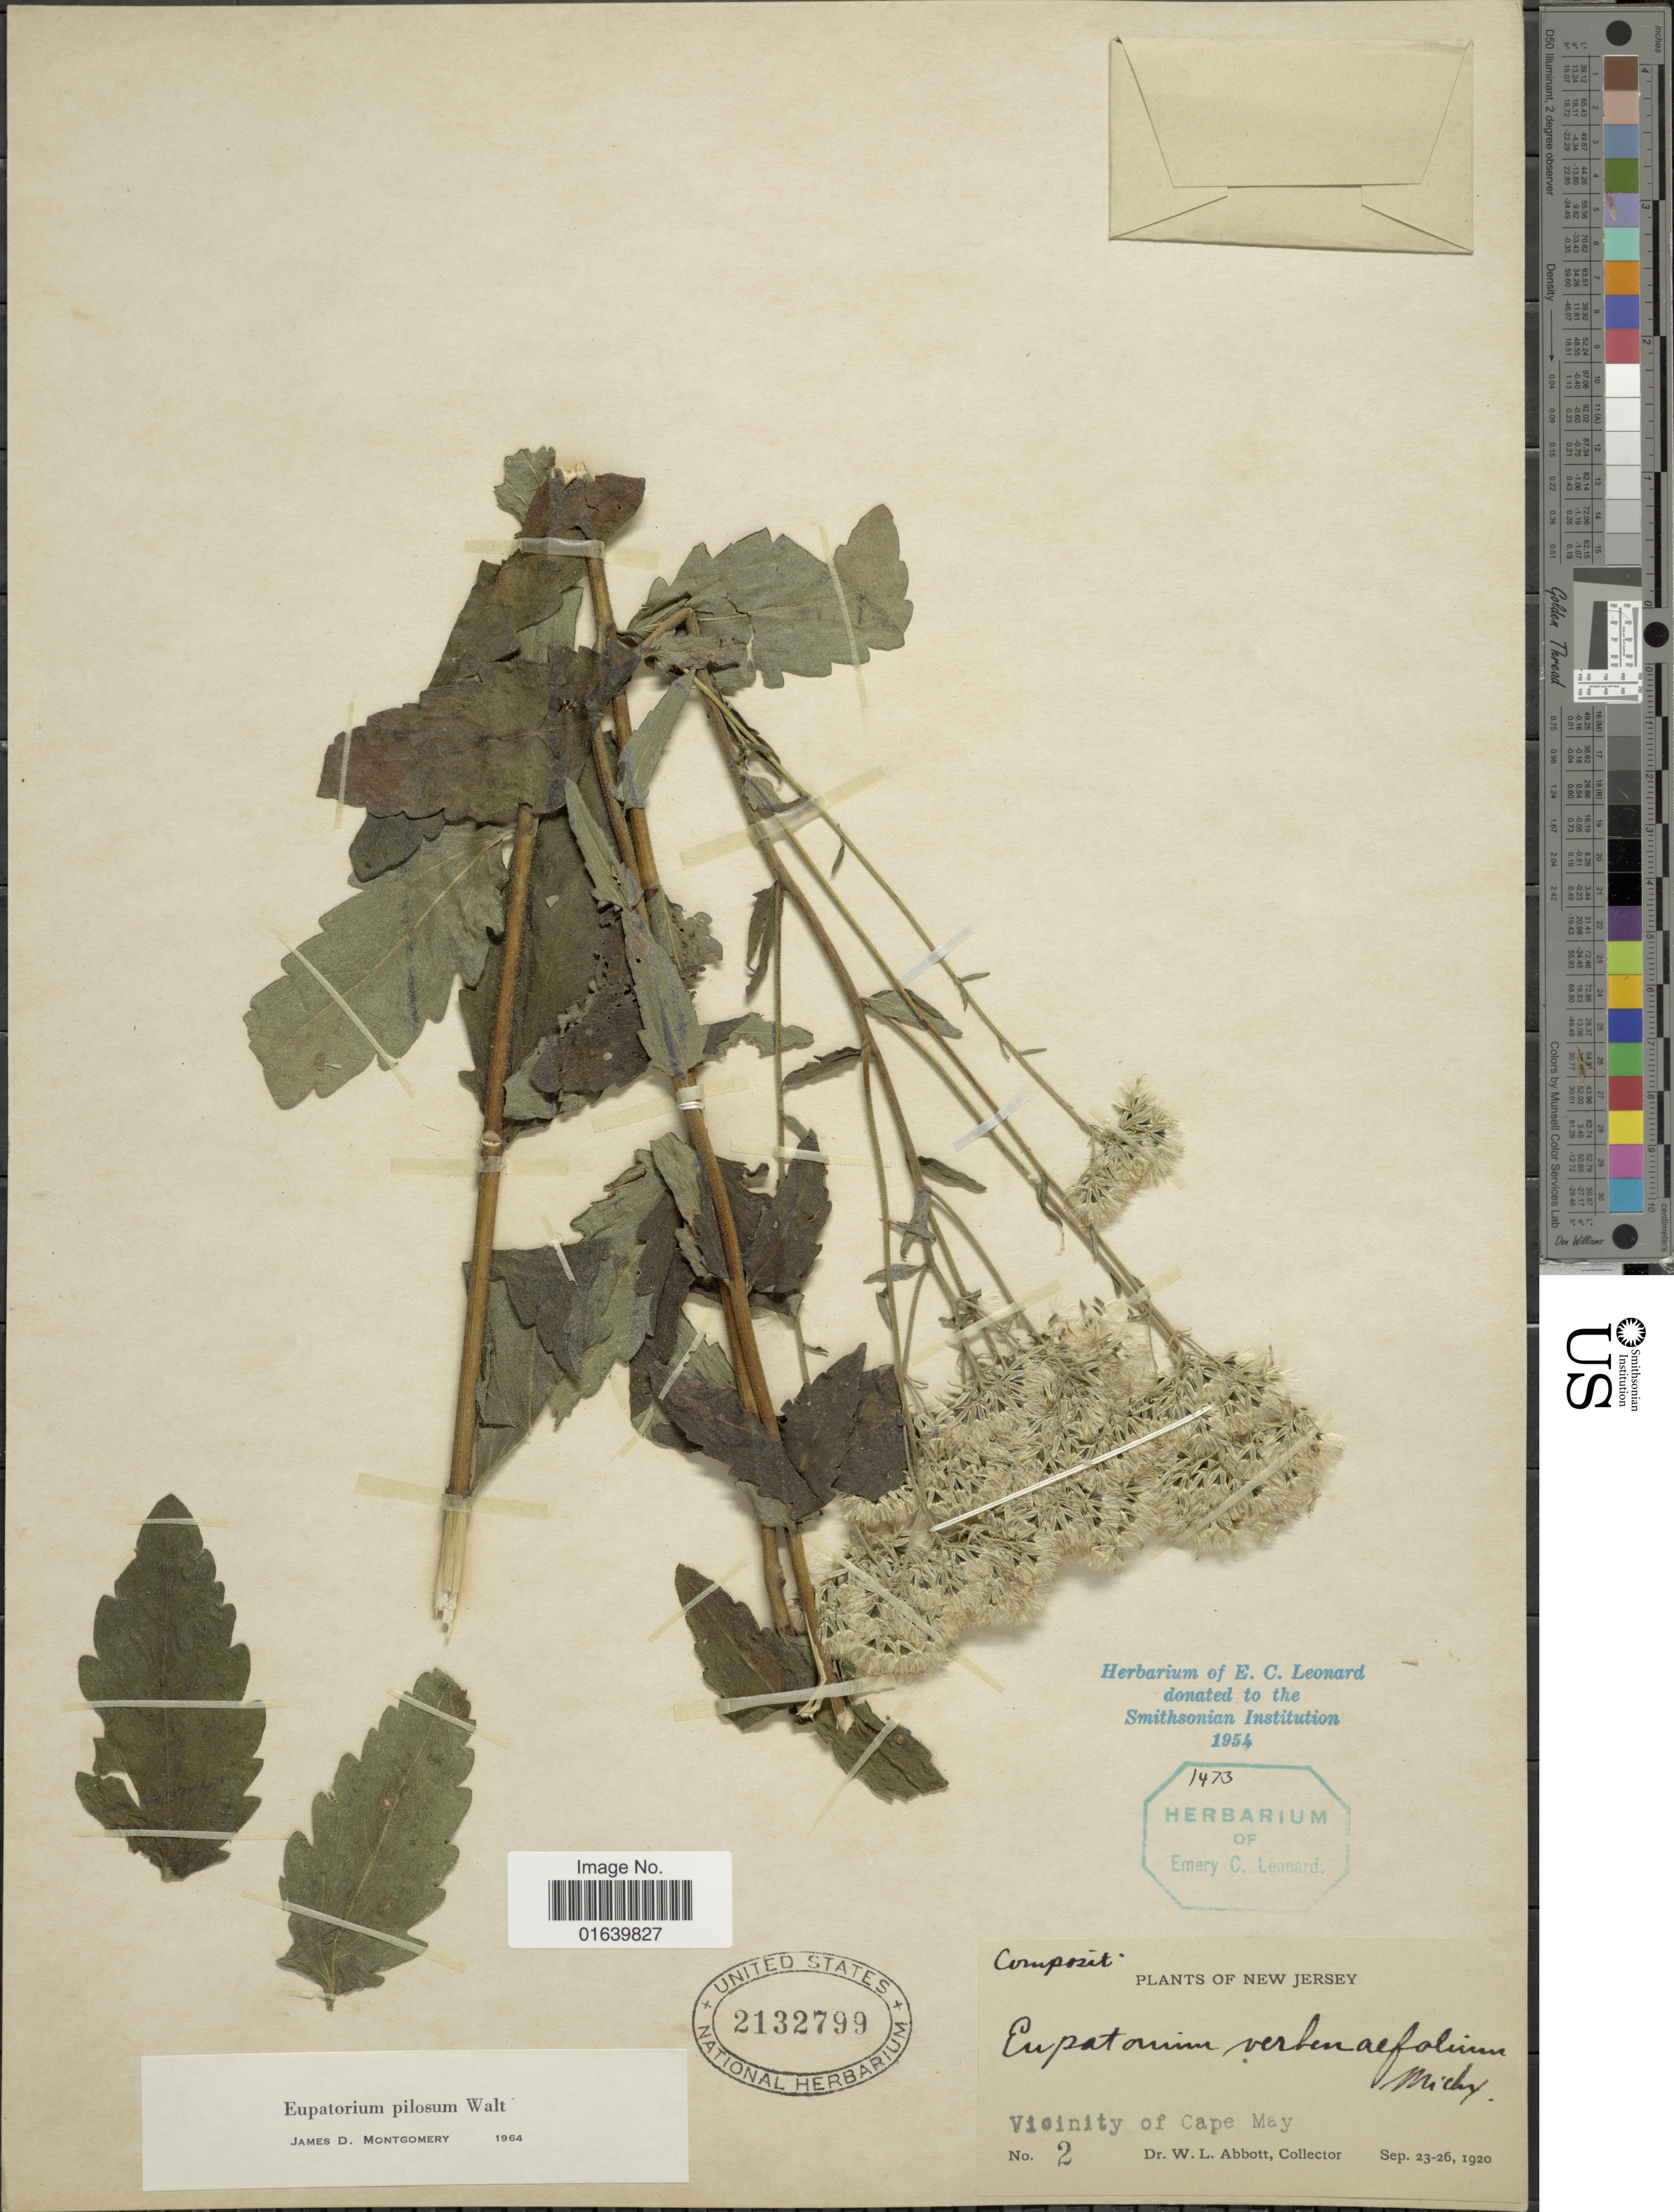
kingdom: Plantae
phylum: Tracheophyta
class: Magnoliopsida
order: Asterales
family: Asteraceae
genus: Eupatorium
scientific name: Eupatorium pilosum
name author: Walter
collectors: W. L. Abbott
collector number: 2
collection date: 1920-09-23/1920-09-26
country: United States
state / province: New Jersey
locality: New Jersey, vicinity of Cape May.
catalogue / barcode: US 2132799